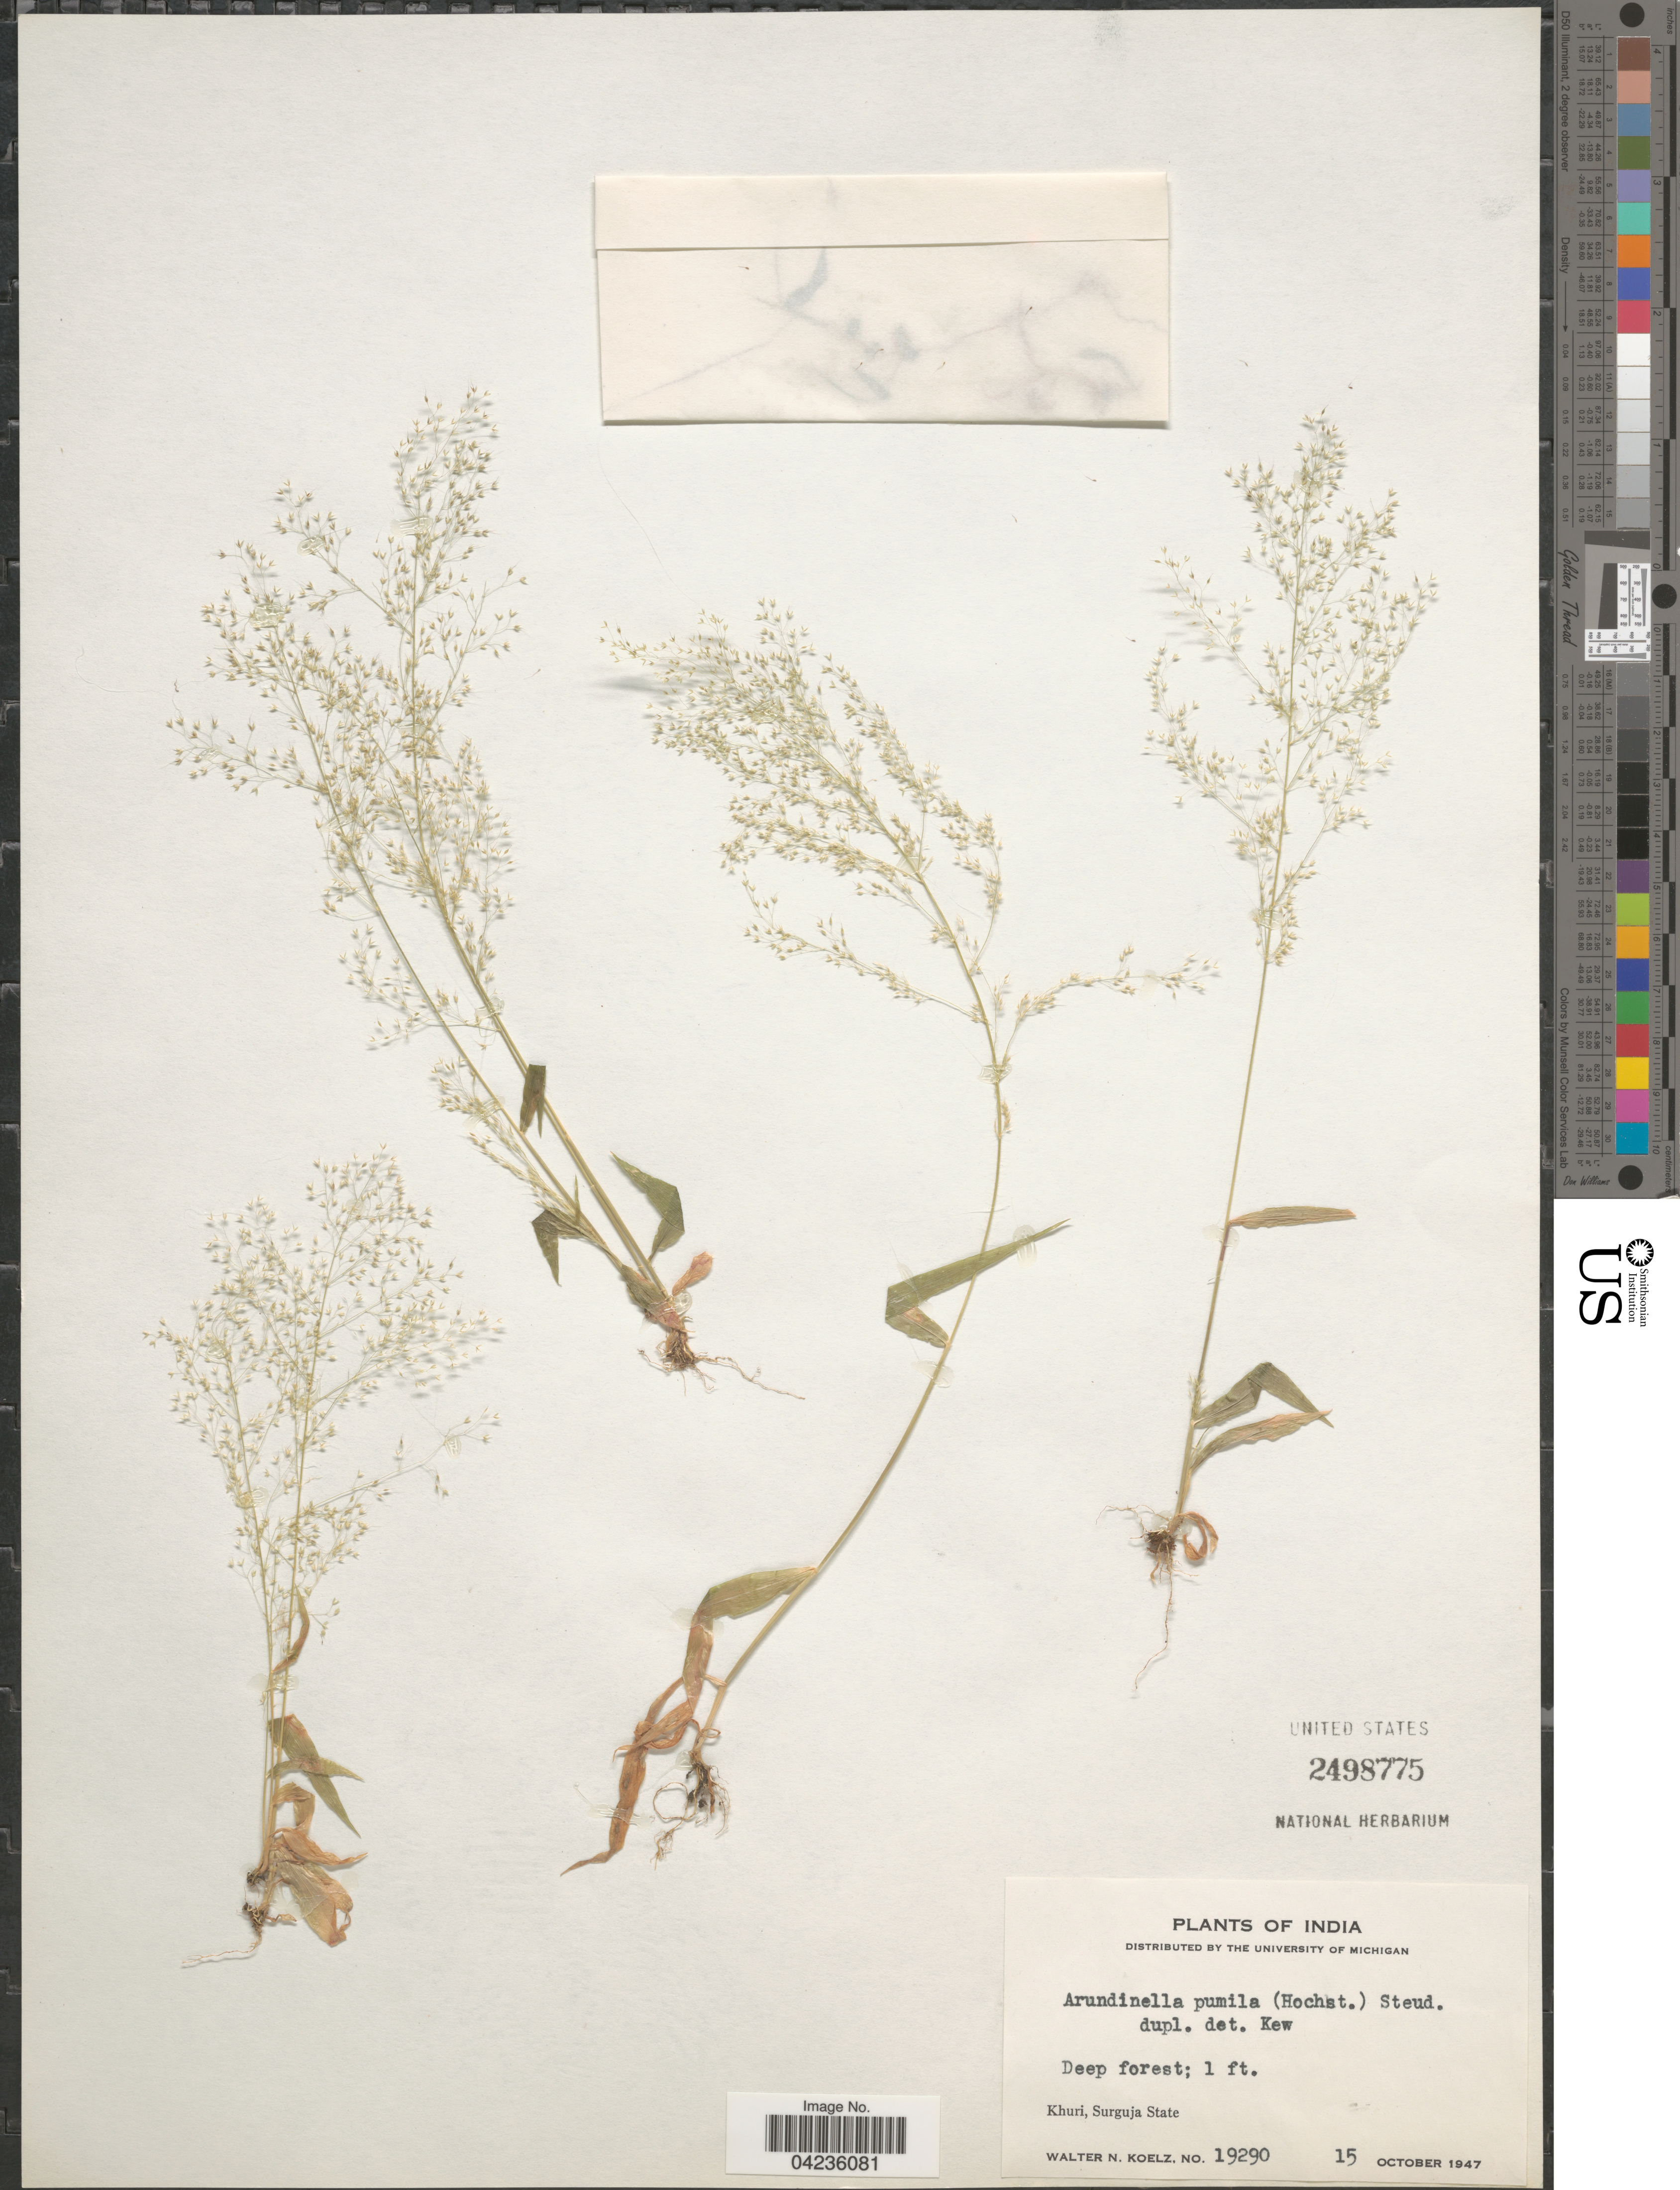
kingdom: Plantae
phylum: Tracheophyta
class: Liliopsida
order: Poales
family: Poaceae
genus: Arundinella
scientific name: Arundinella pumila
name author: (Hochst. ex A. Rich.) Steud.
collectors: W. N. Koelz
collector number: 19290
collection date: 1947-10-15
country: India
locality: Khuri, Surguja State.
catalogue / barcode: US 2498775